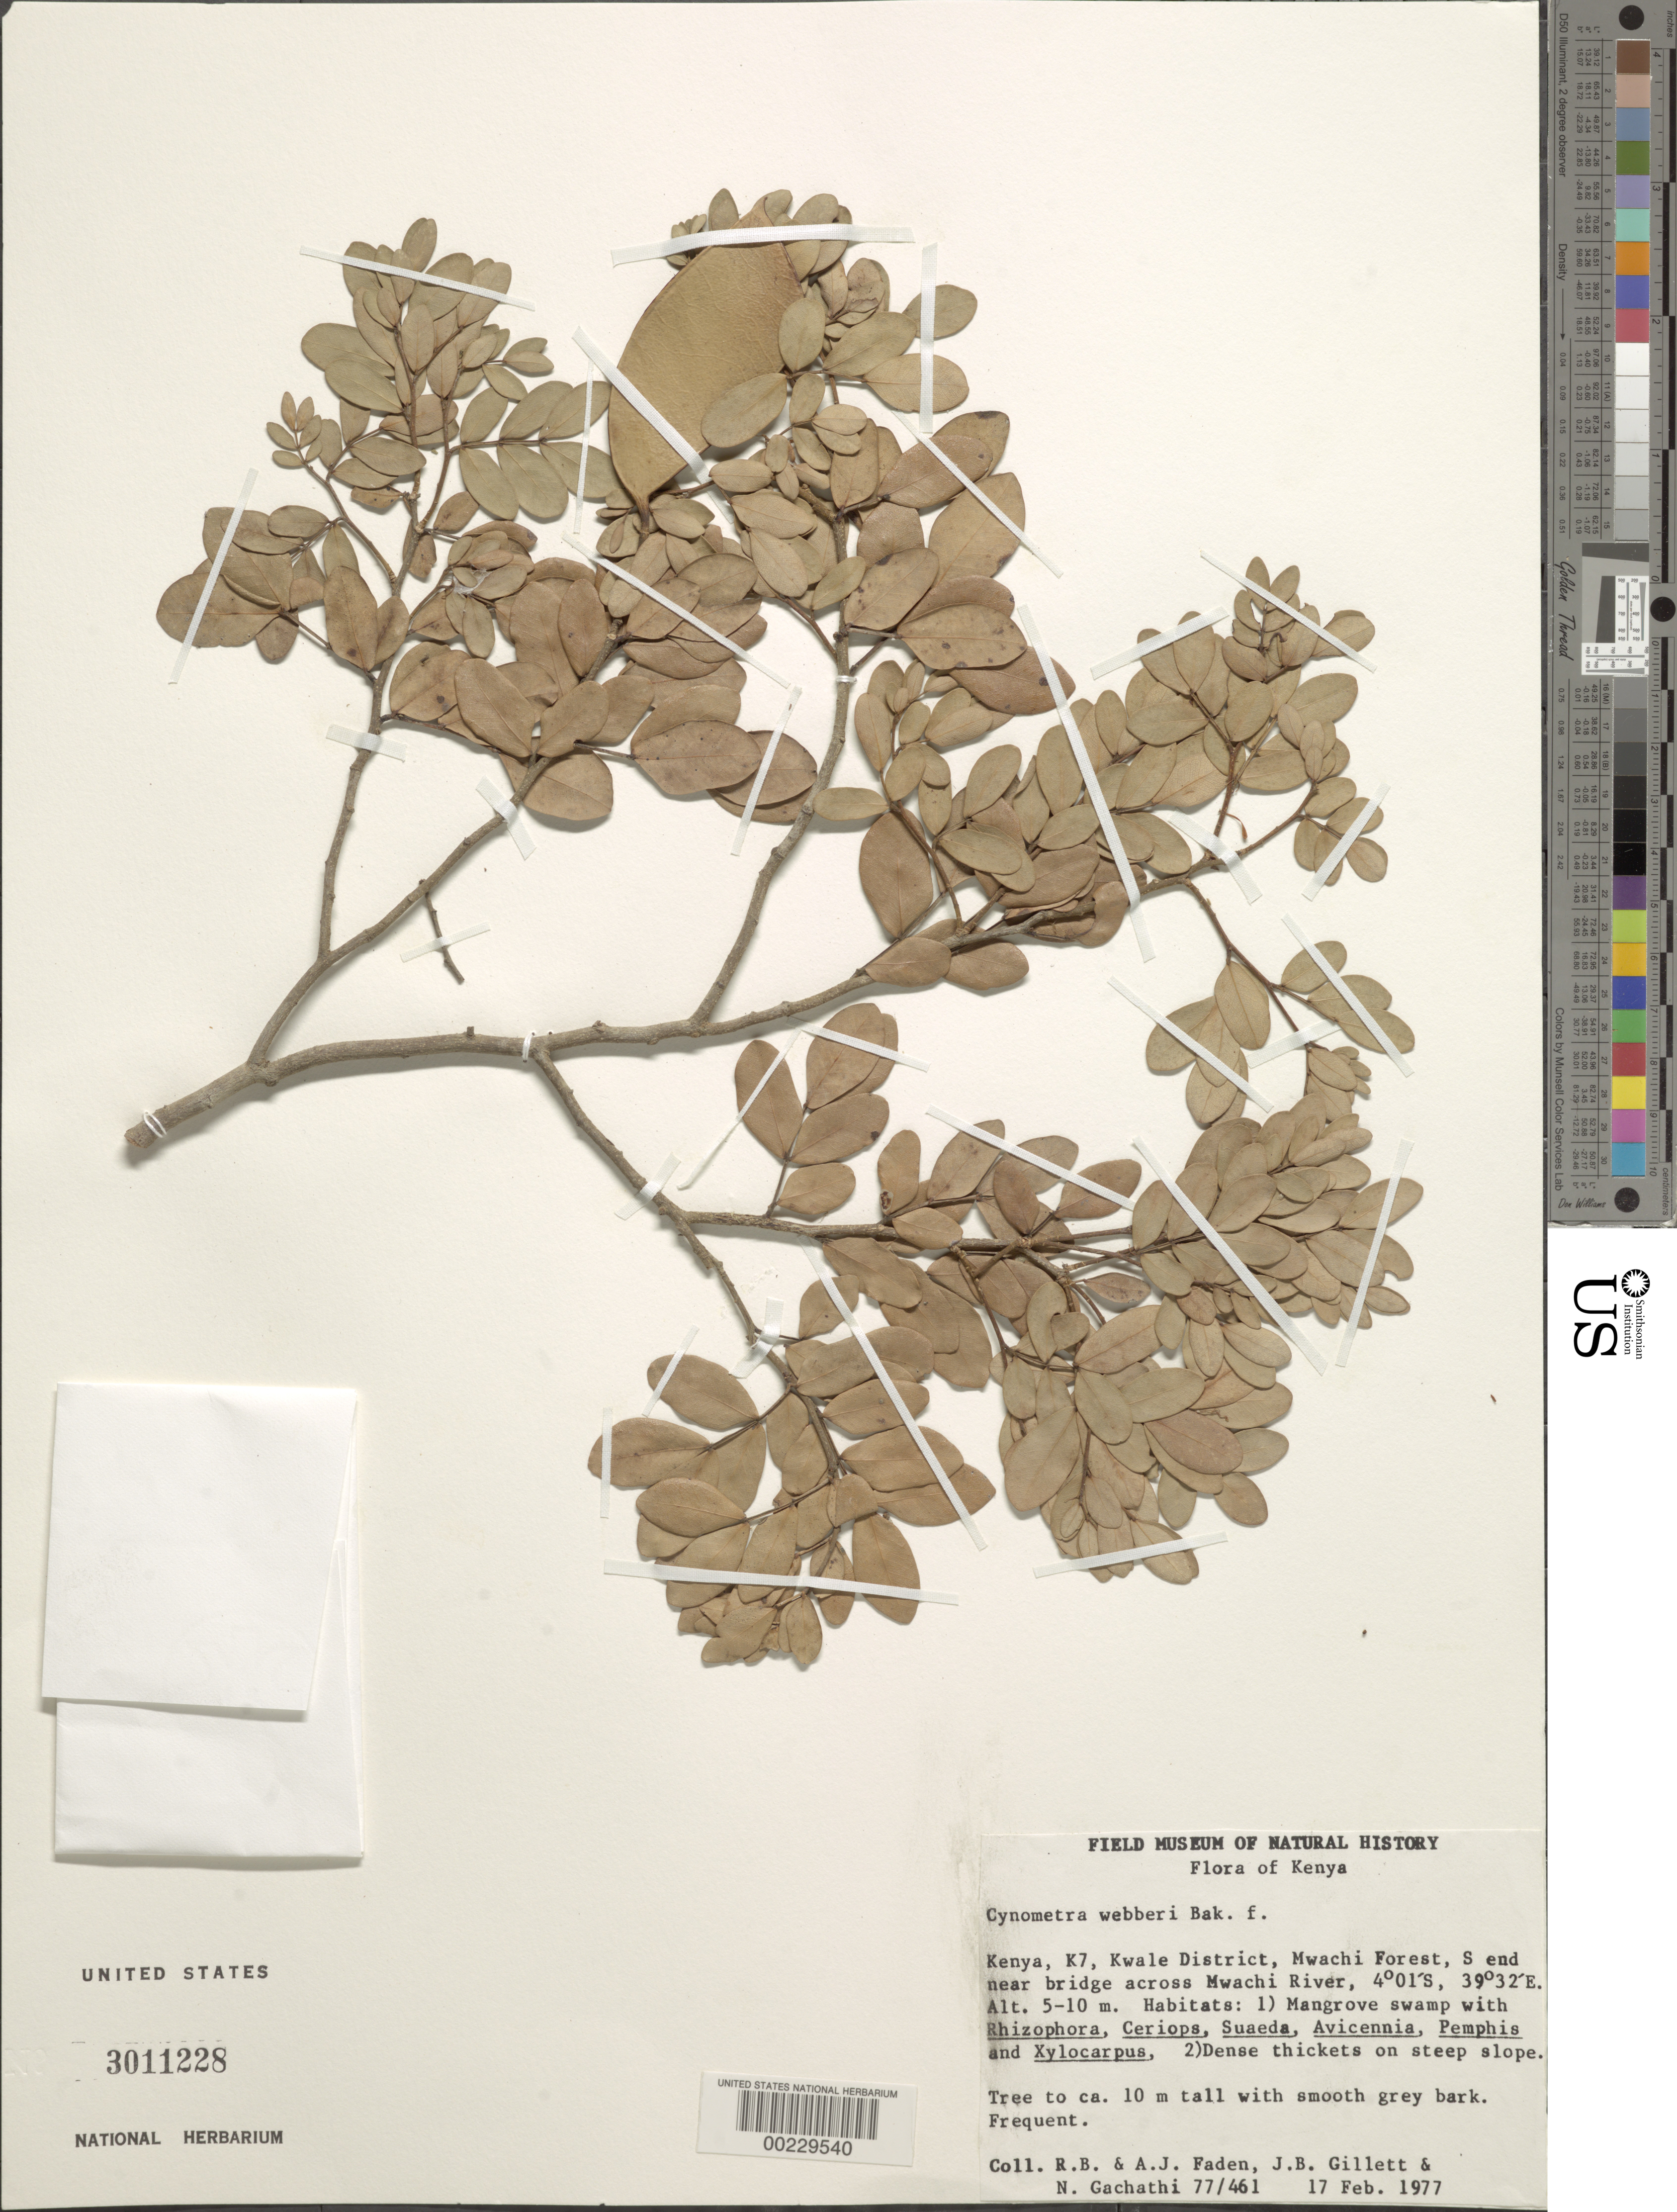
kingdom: Plantae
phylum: Tracheophyta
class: Magnoliopsida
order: Fabales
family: Fabaceae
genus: Cynometra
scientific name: Cynometra webberi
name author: Baker f.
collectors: R. B. Faden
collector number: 77/461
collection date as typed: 17 Feb 1977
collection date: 1977-02-17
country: Kenya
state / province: Kwale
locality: Mwachi forest, s end near bridge across mwachi river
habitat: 1) mangrove swamp; 2) dense thickets on steep slope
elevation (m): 5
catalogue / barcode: US 3011228